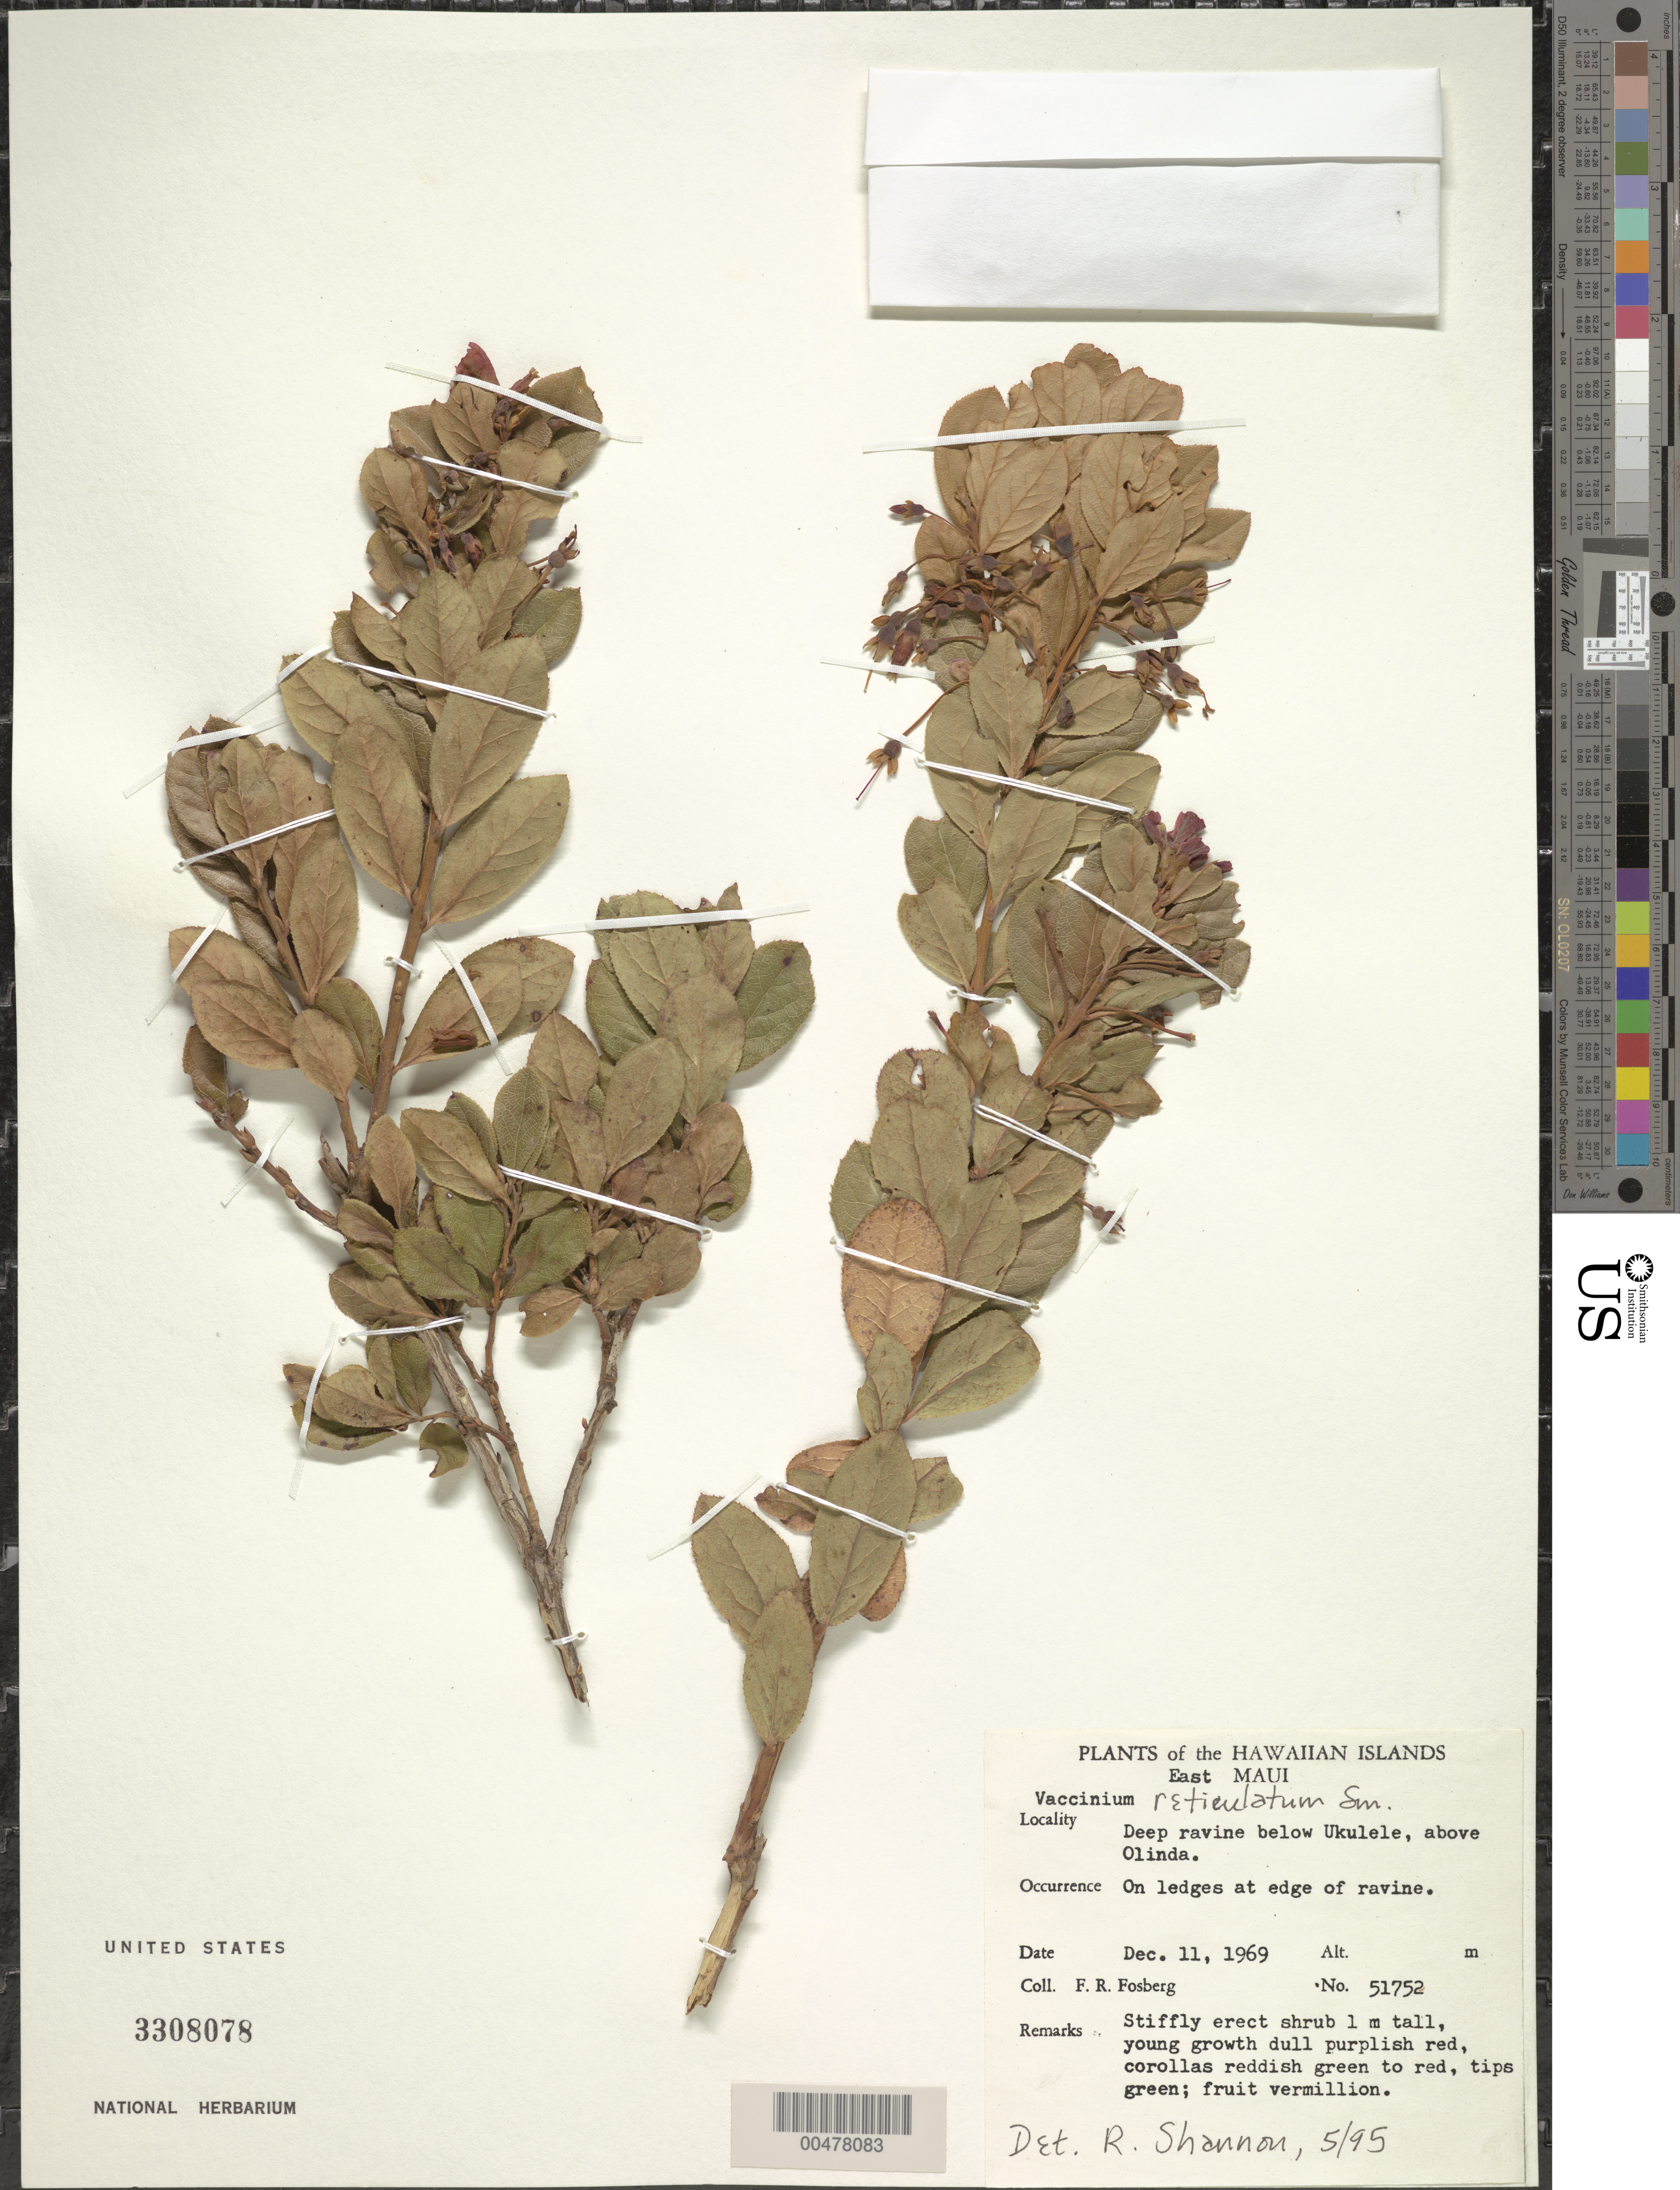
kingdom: Plantae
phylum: Tracheophyta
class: Magnoliopsida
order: Ericales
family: Ericaceae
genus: Vaccinium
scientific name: Vaccinium reticulatum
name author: Sm.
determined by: Shannon, R.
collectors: F. R. Fosberg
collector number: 51759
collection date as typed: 11 Dec 1969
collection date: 1969-12-11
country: United States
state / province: Hawaii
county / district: Maui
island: Maui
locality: E Maui, below Ukulele, above Olinda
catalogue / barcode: US 3308078